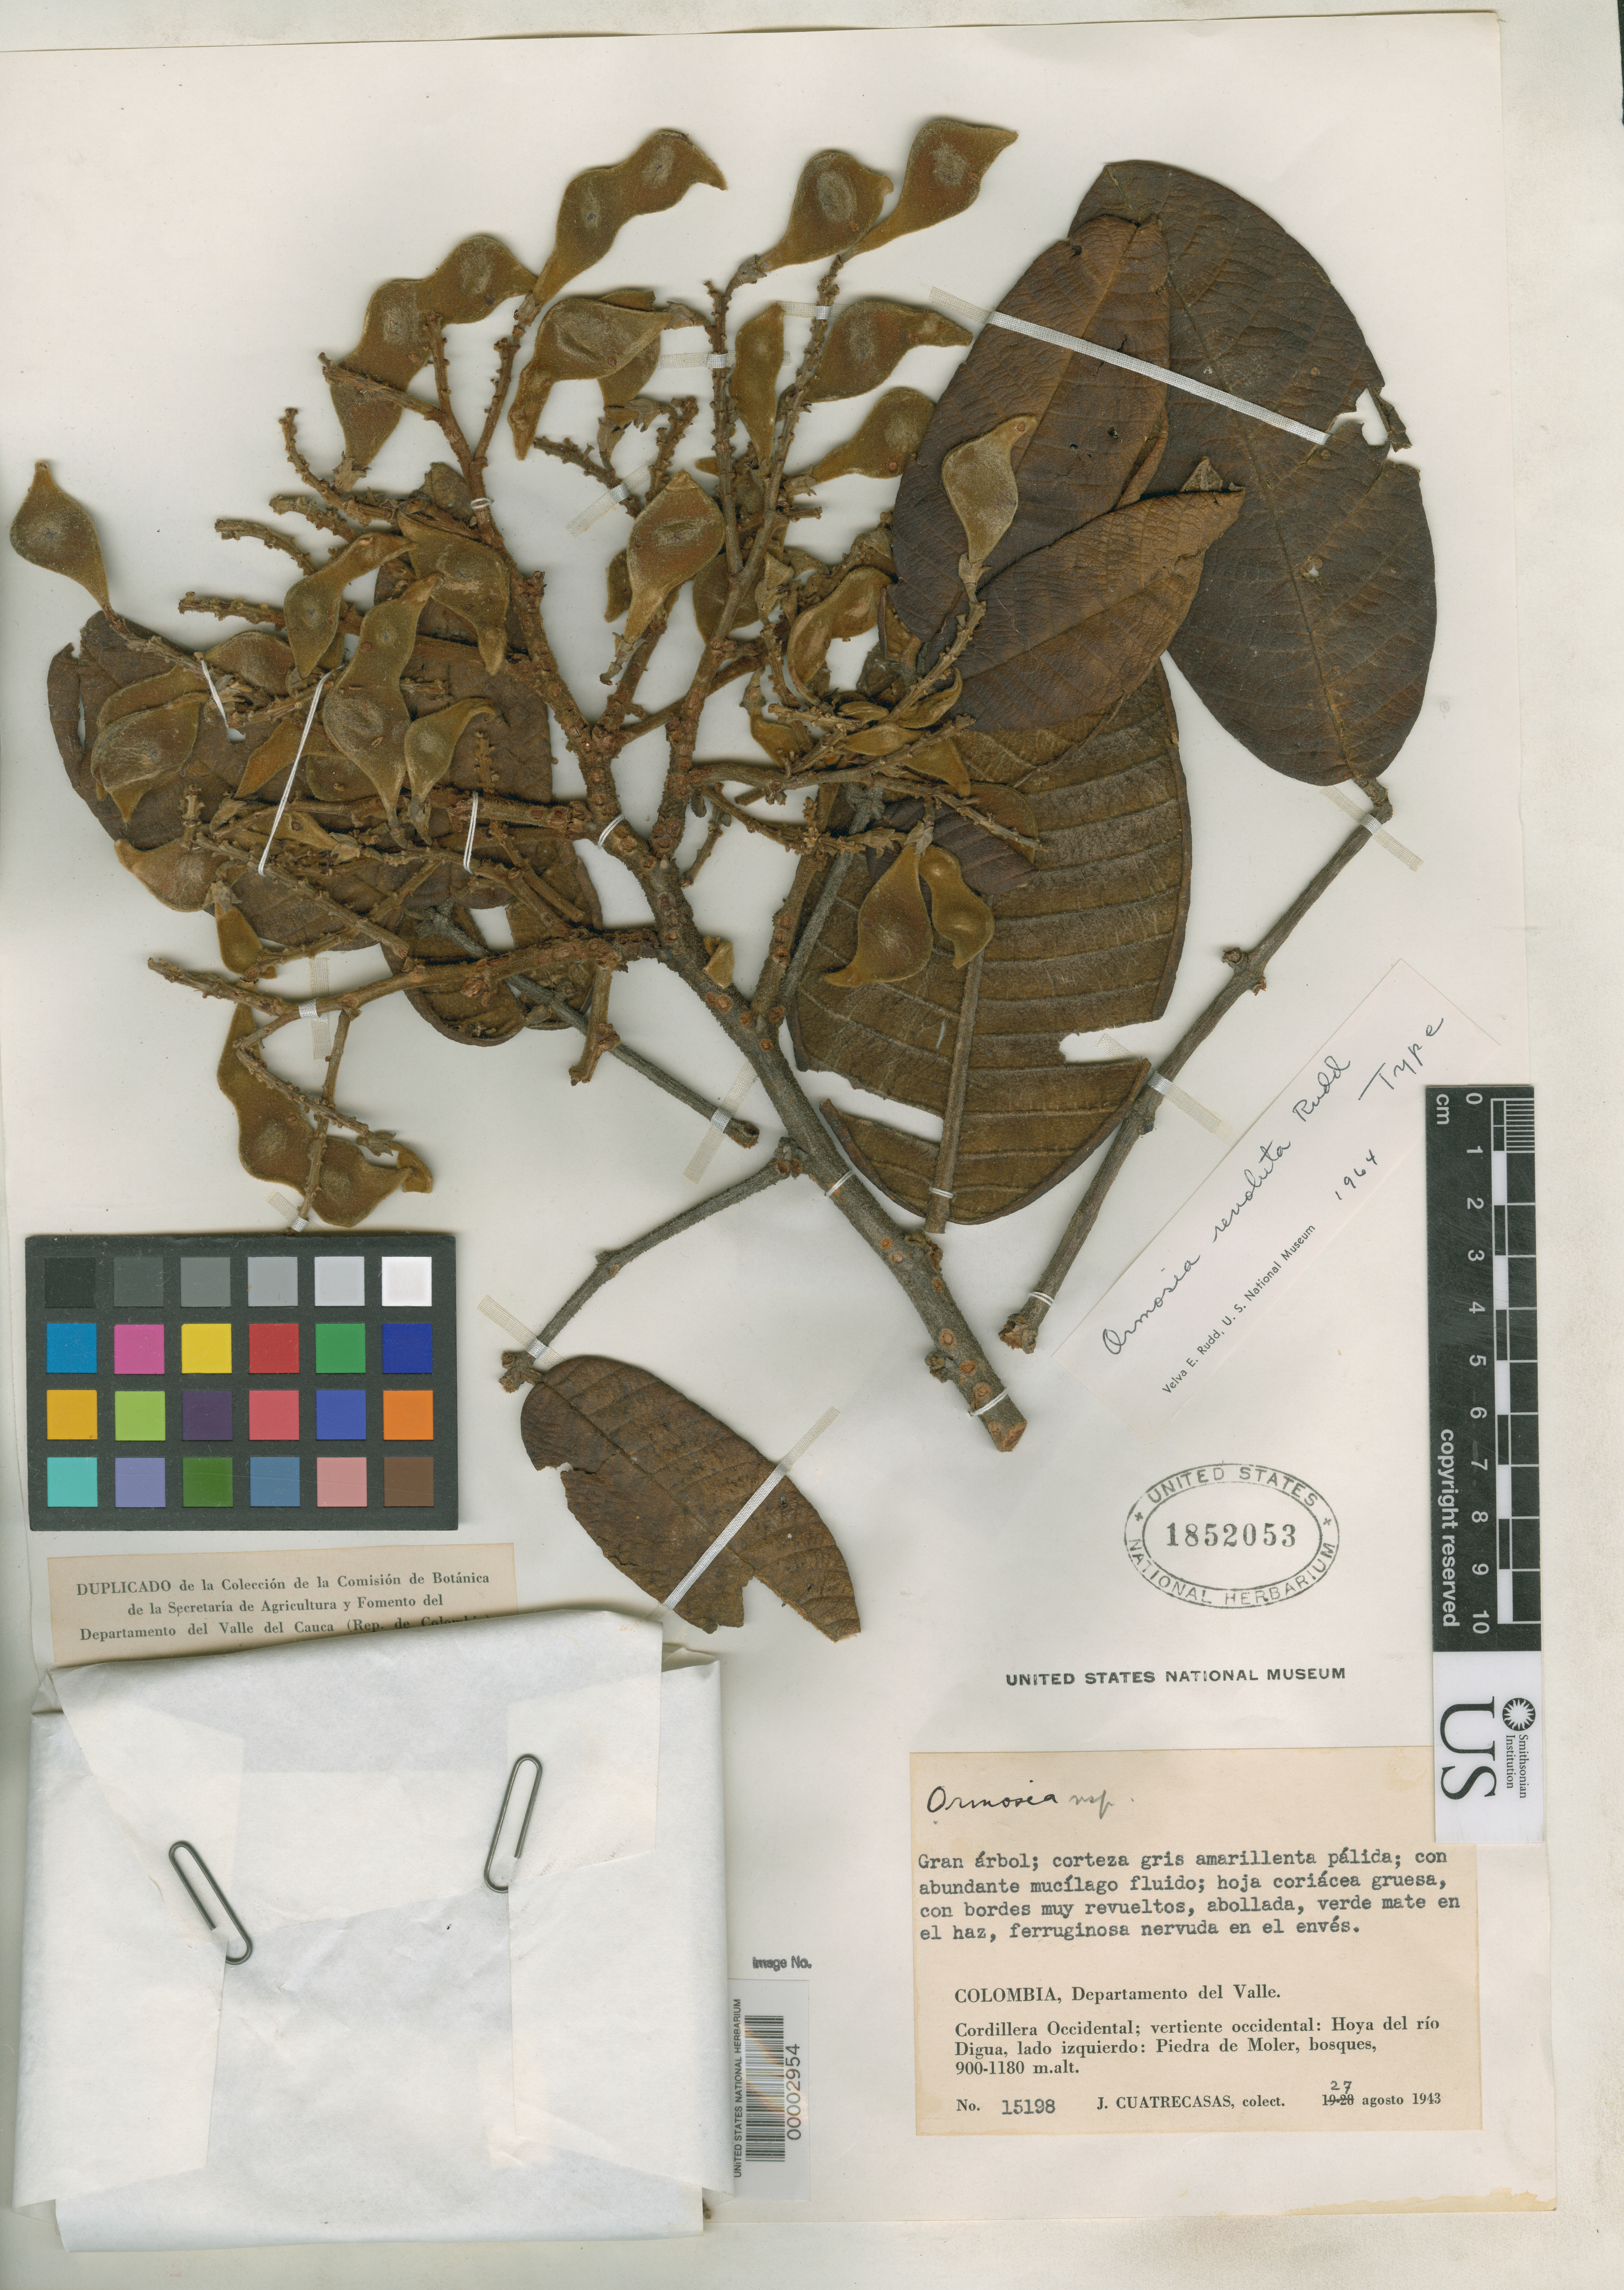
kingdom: Plantae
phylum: Tracheophyta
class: Magnoliopsida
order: Fabales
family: Fabaceae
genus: Ormosia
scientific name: Ormosia revoluta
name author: Rudd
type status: Holotype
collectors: J. Cuatrecasas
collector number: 15198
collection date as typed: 27 Aug 1943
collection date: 1943-08-27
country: Colombia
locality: Piedra de Moler, Basin of Rio Digua, W slope of Cordillera Occidental.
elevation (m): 900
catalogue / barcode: US 1852053